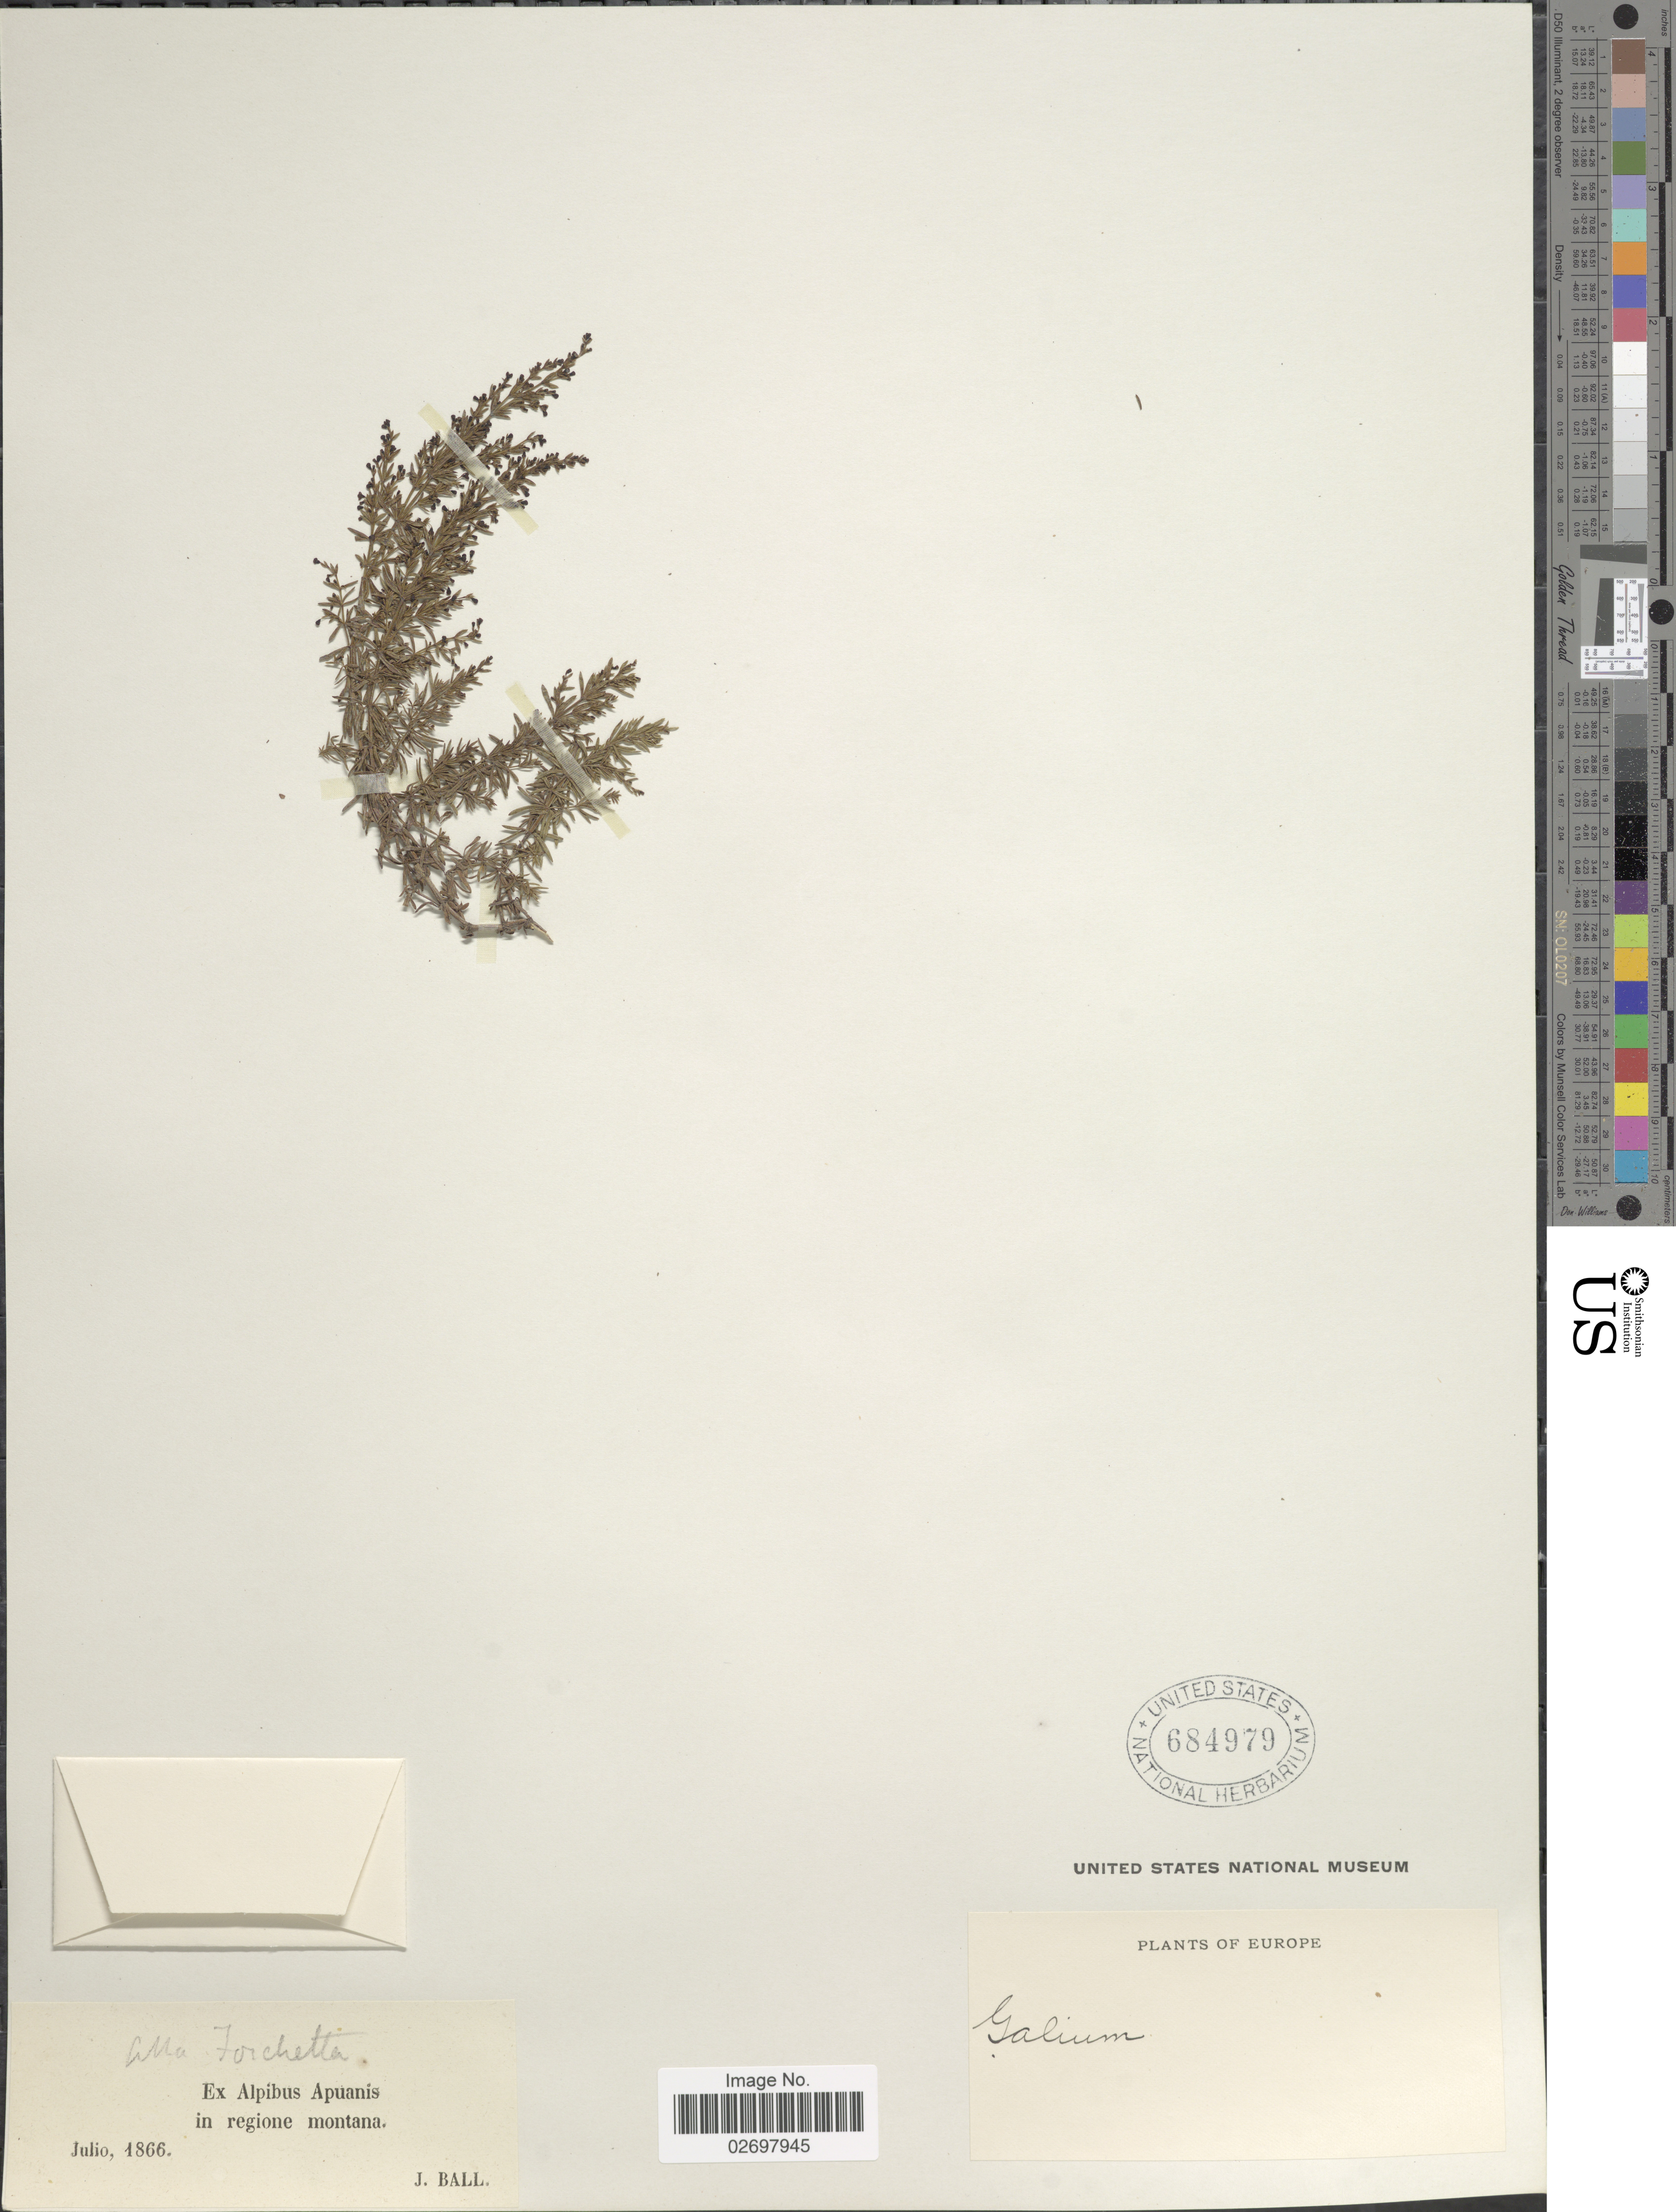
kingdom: Plantae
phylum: Tracheophyta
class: Magnoliopsida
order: Gentianales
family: Rubiaceae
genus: Galium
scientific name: Galium sp.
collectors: J. Ball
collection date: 1866-07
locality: Ex Alpibus Apuanis in regione montana. Europe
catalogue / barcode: US 684979